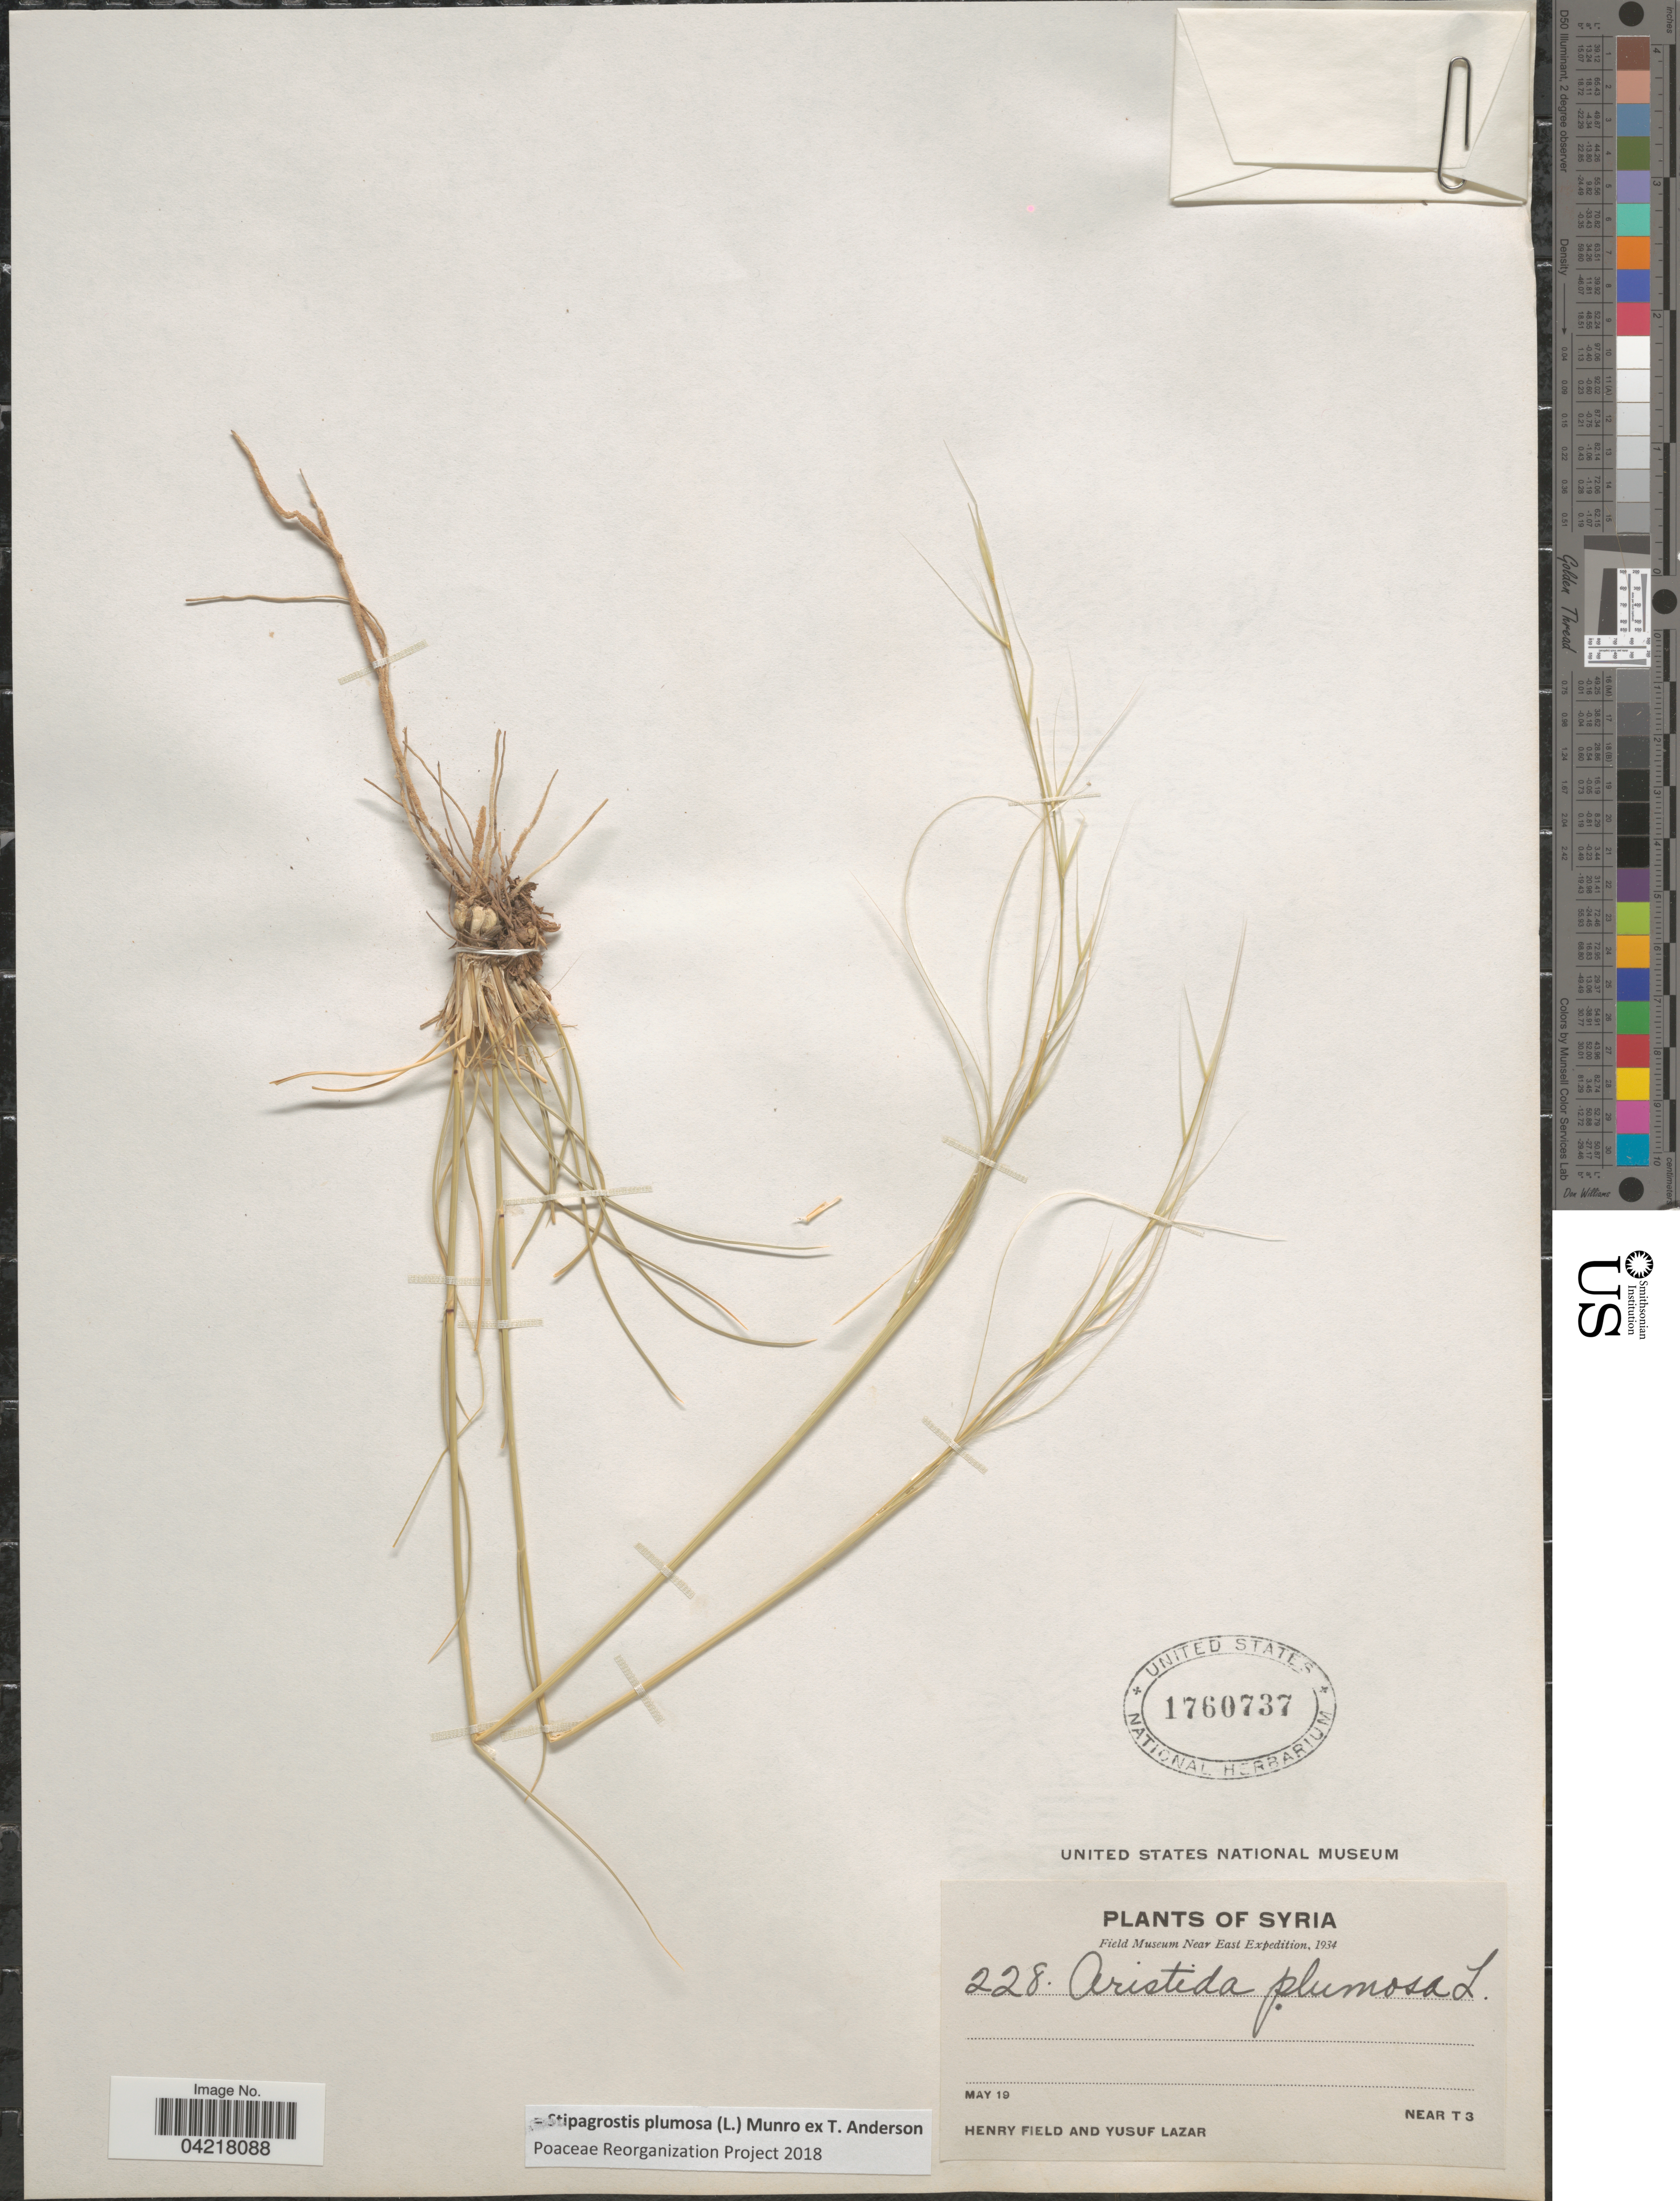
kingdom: Plantae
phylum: Tracheophyta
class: Liliopsida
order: Poales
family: Poaceae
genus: Stipagrostis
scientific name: Stipagrostis plumosa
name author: (L.) Munro ex T. Anderson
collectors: H. Field & Y. Lazar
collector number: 228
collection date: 1934-05-19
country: Syria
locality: Field Museum Near East Expedition, 1934. Near T 3.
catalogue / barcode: US 1760737